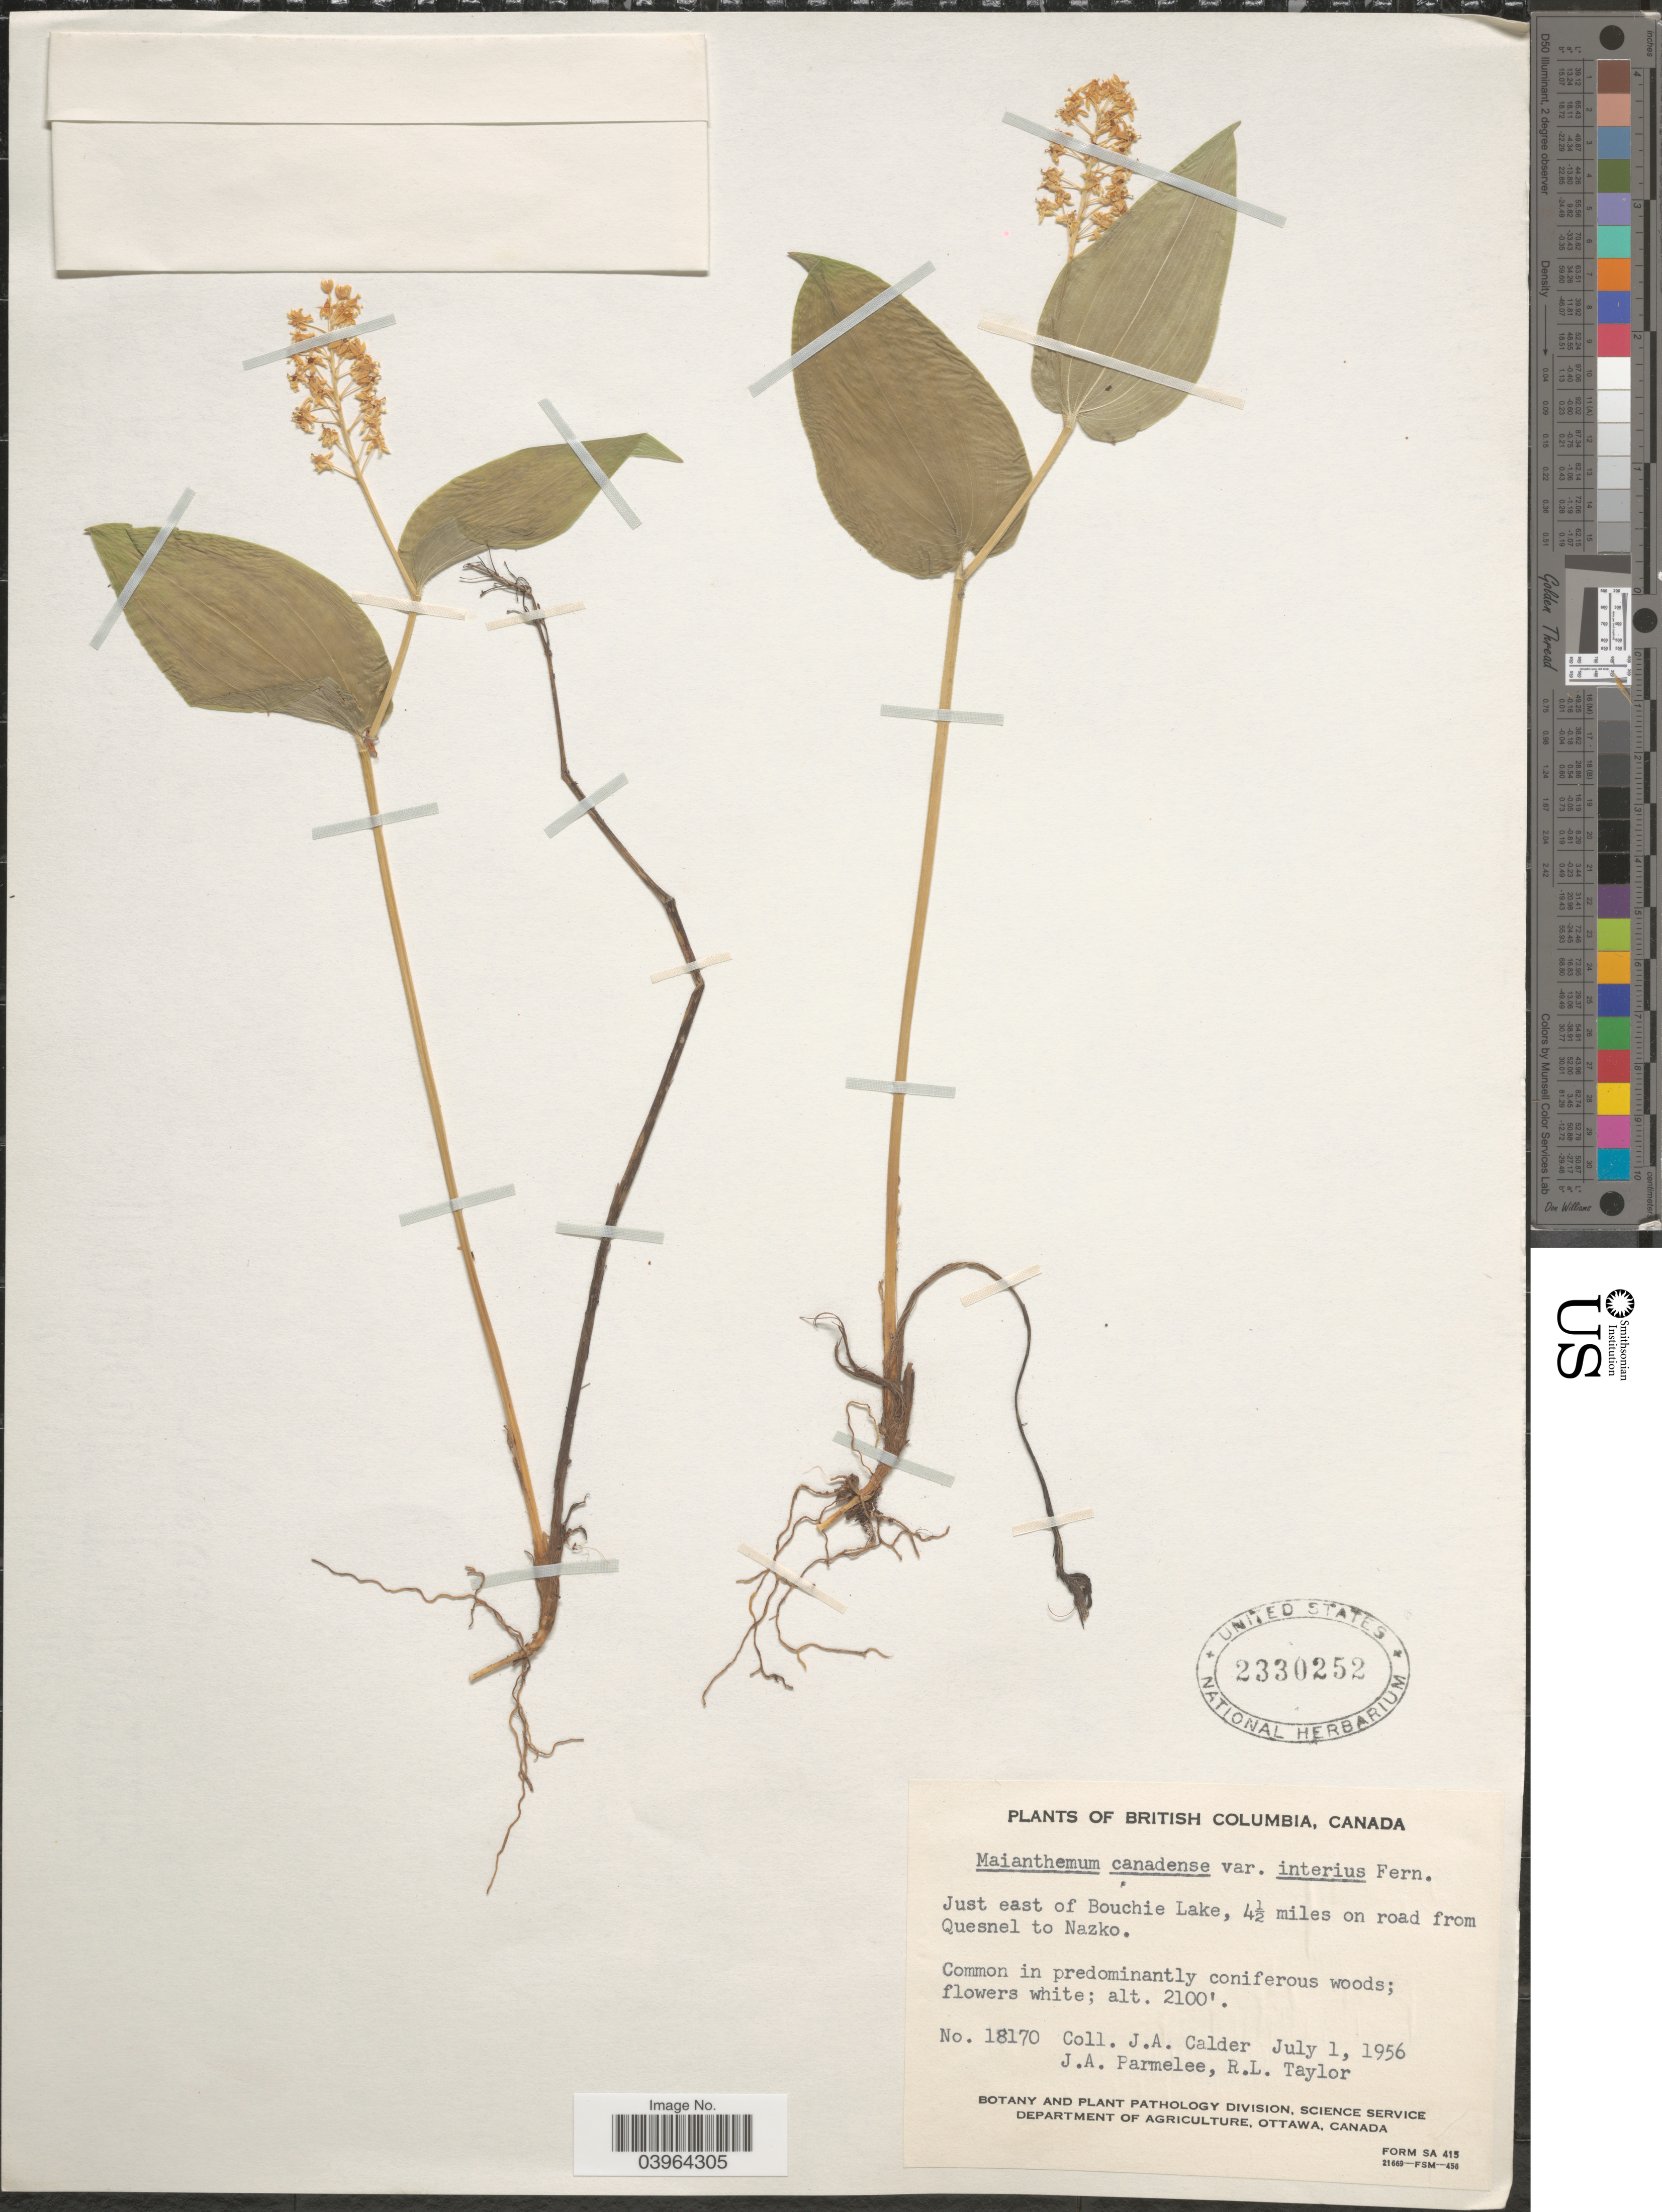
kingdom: Plantae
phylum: Tracheophyta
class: Liliopsida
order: Asparagales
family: Asparagaceae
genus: Maianthemum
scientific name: Maianthemum canadense var. interius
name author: Fernald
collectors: J. A. Calder, J. A. Parmelee & R. Taylor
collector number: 18170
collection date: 1956-07-01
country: Canada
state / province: British Columbia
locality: Just east of Bouchie Lake, 4½miles on road from Quesnel to Nazko.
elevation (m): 640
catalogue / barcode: US 2330252